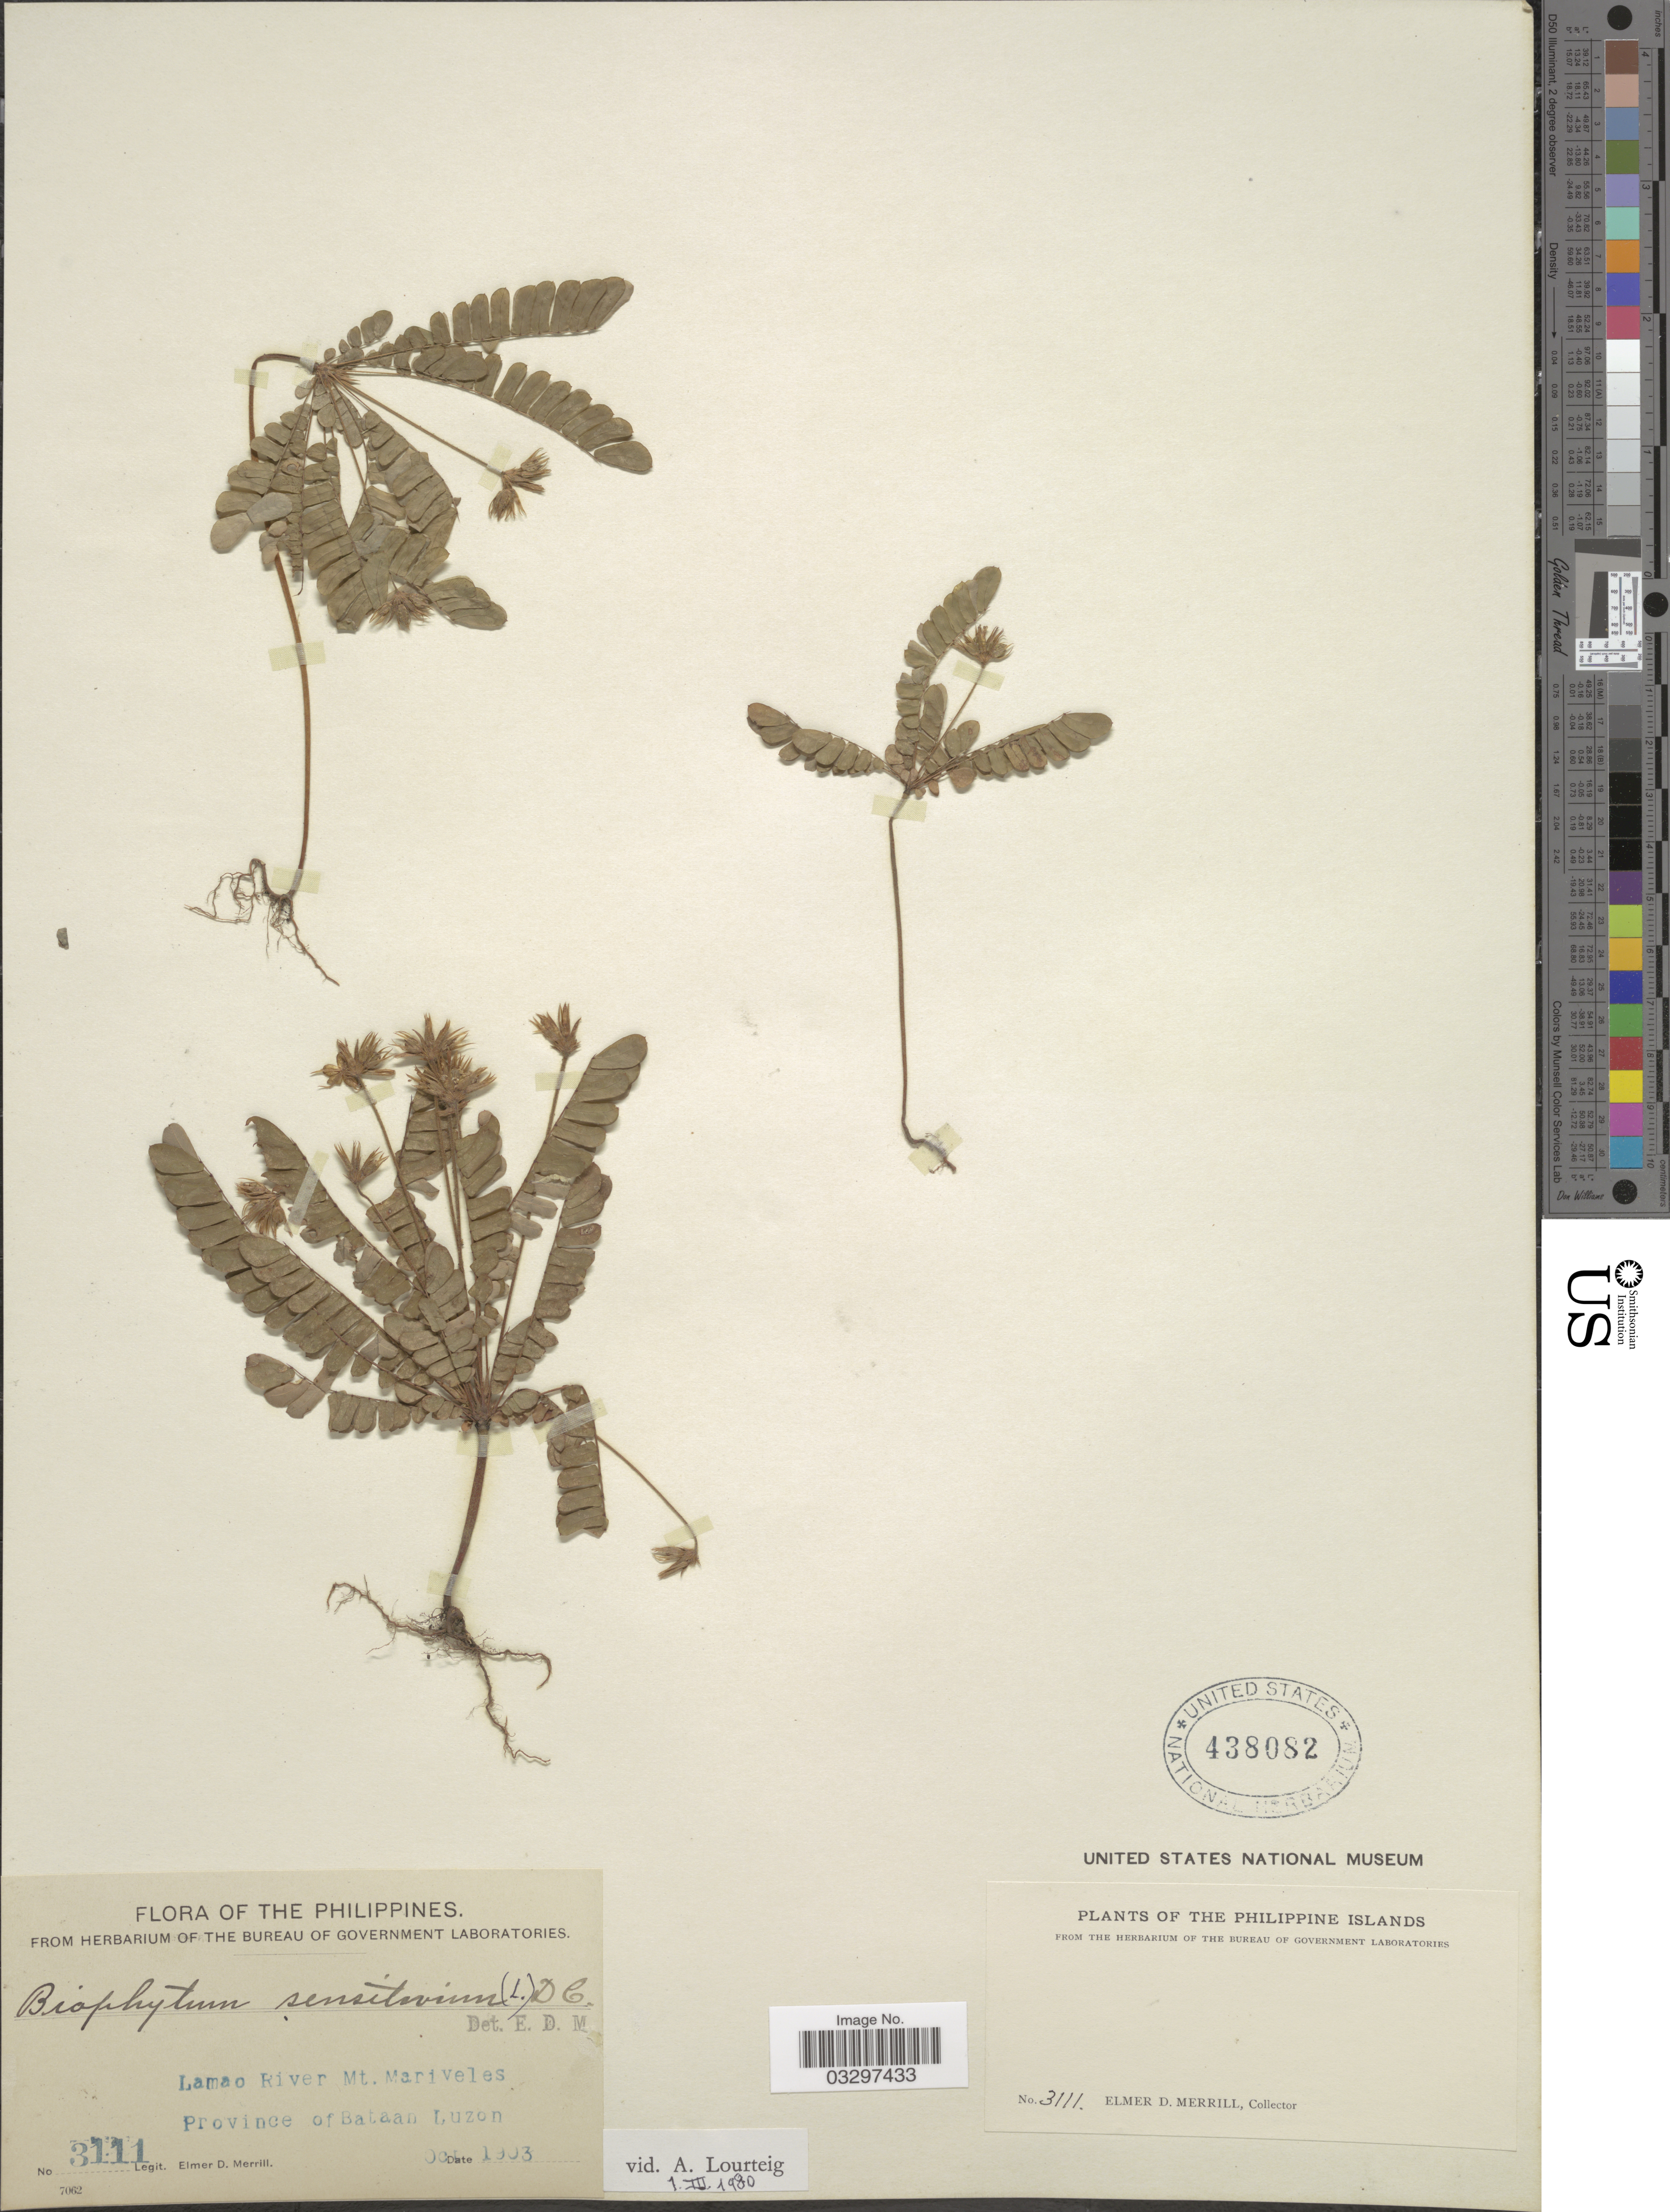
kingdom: Plantae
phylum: Tracheophyta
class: Magnoliopsida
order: Oxalidales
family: Oxalidaceae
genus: Biophytum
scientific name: Biophytum sensitivum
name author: (L.) DC.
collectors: E. D. Merrill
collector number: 3111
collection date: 1903-10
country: Philippines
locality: Lamao River, Mt. Mariveles, Province of Bataan, Luzon.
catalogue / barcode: US 438082